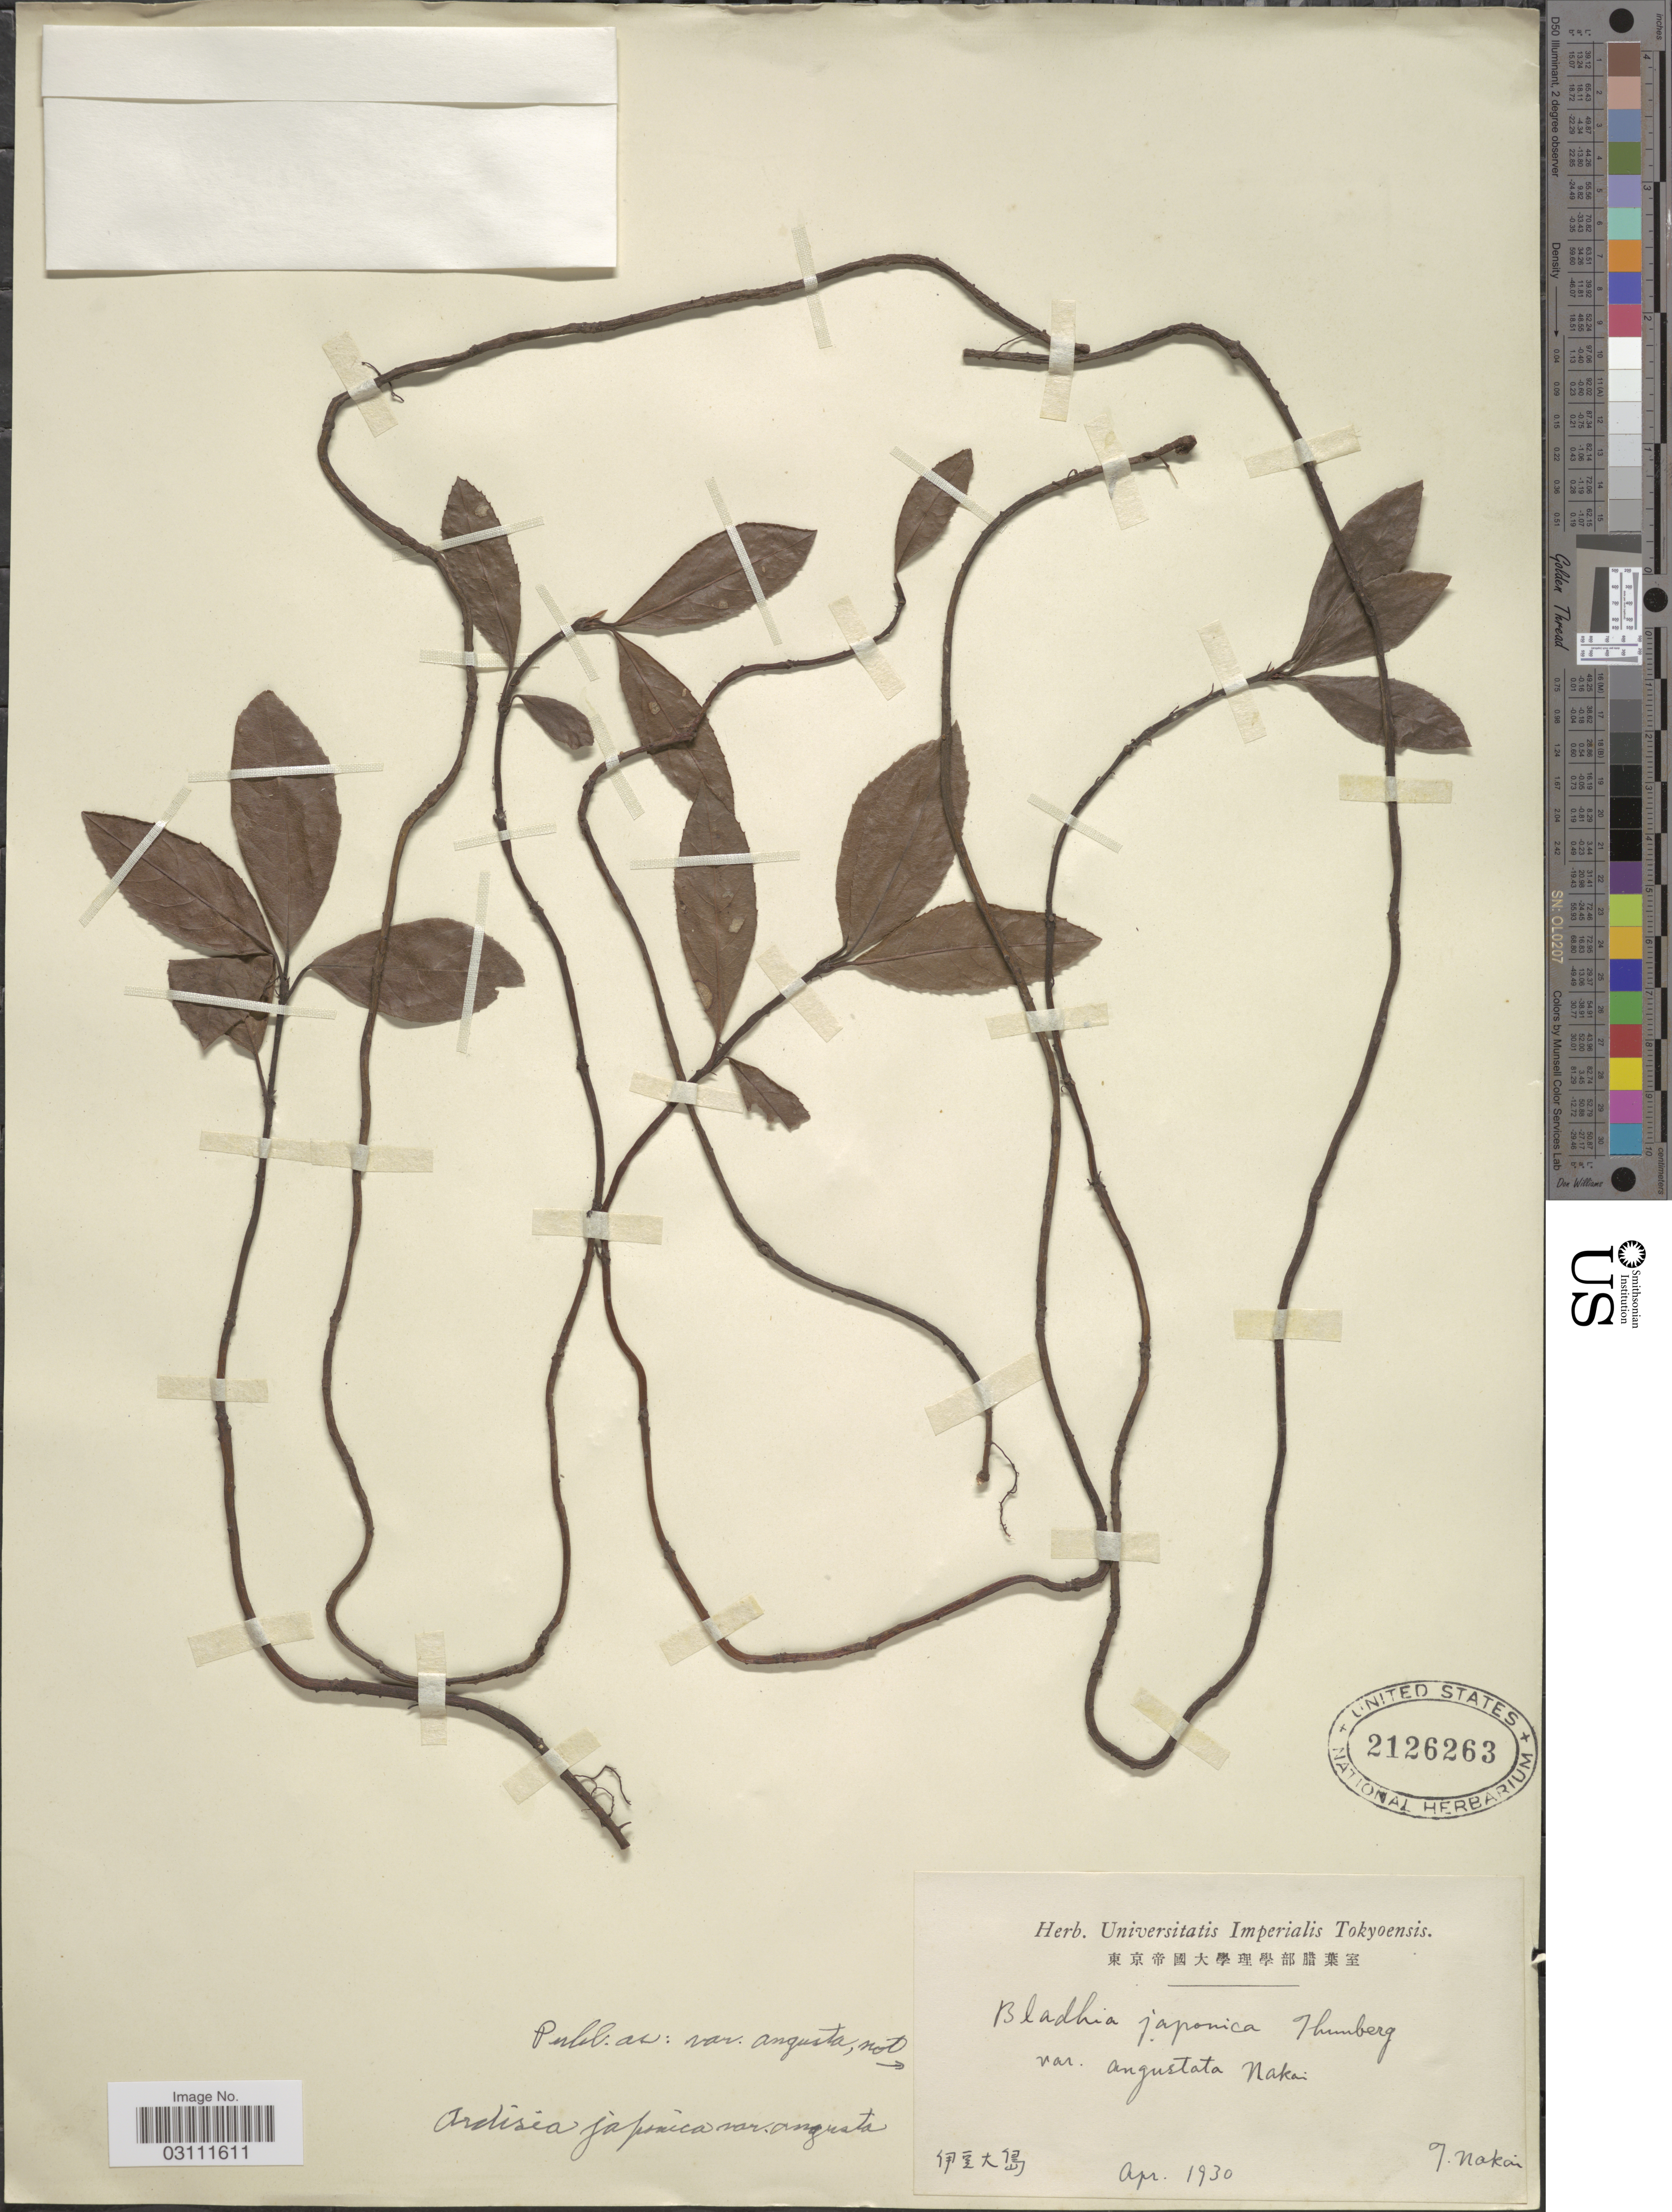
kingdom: Plantae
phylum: Tracheophyta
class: Magnoliopsida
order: Ericales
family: Primulaceae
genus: Ardisia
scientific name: Ardisia japonica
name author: (Thunb.) Blume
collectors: T. Nakai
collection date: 1930-04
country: Japan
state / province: Tokyo, Federal City of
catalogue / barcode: US 2126263